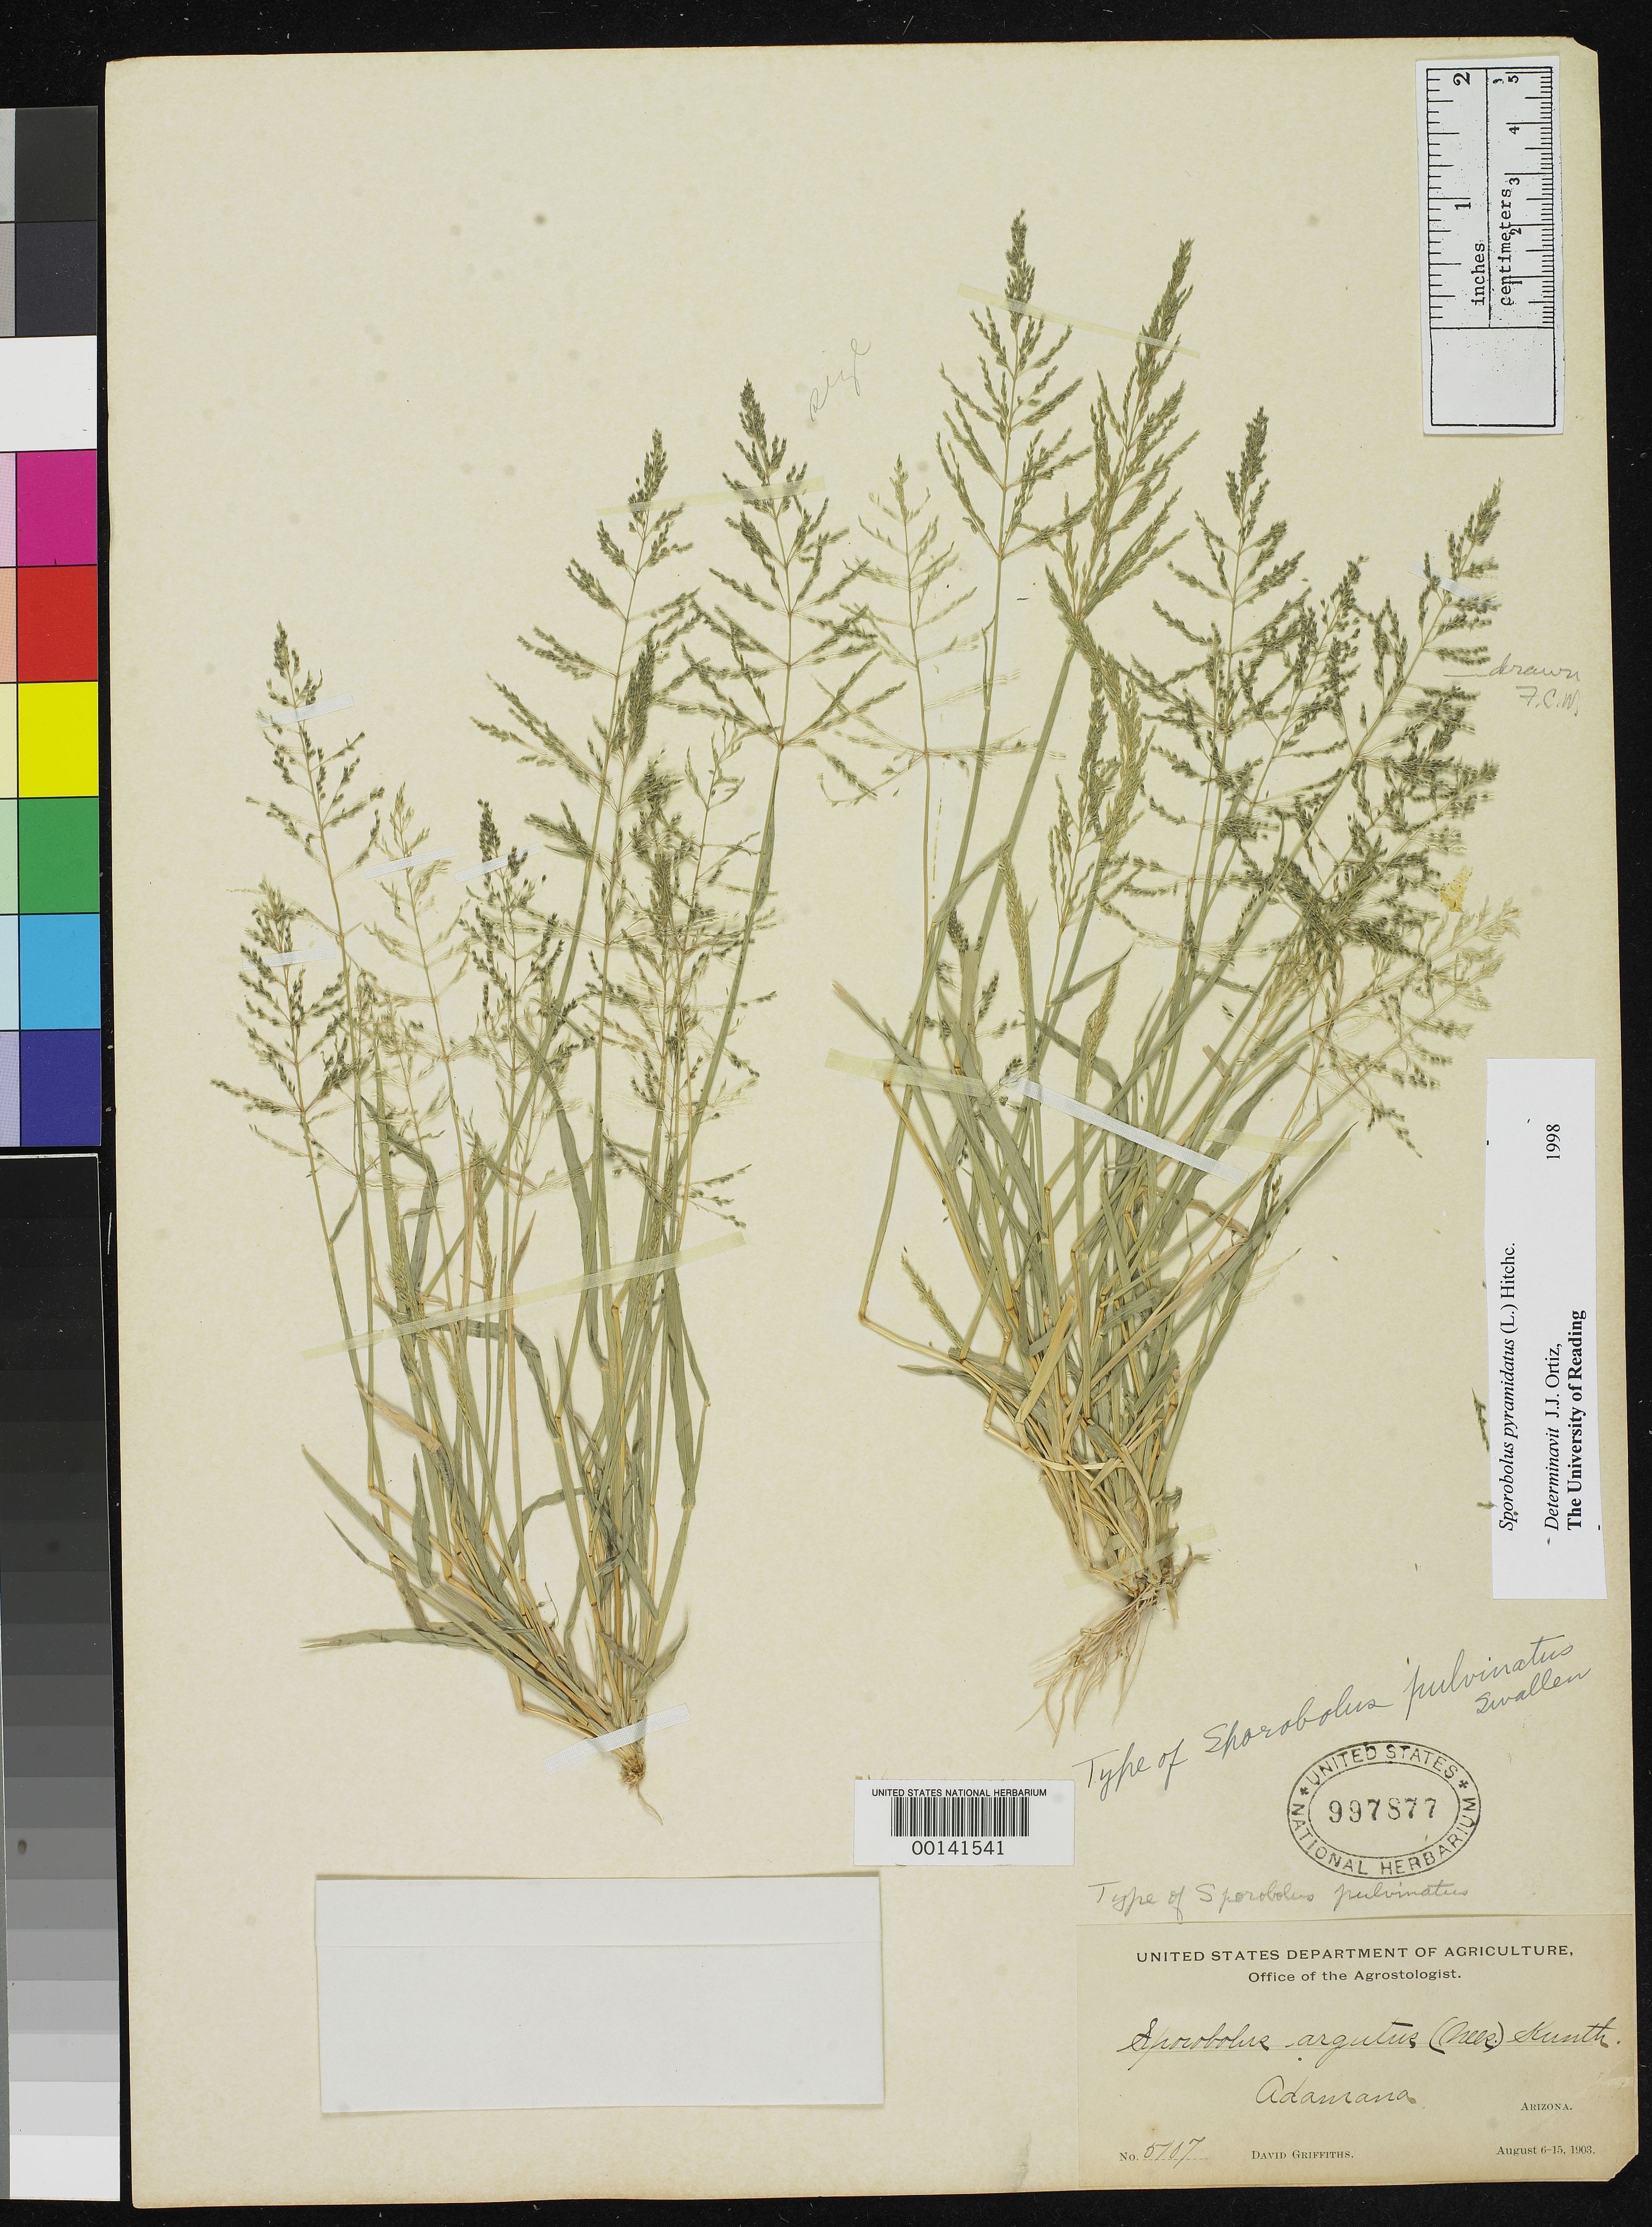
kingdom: Plantae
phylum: Tracheophyta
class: Liliopsida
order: Poales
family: Poaceae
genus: Sporobolus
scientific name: Sporobolus pulvinatus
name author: Swallen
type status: Holotype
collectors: D. Griffiths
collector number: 5107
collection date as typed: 06 Aug 1903 to 15 Aug 1903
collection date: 1903-08-06/1903-08-15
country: United States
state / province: Arizona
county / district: Apache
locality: Adamana.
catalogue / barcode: US 997877